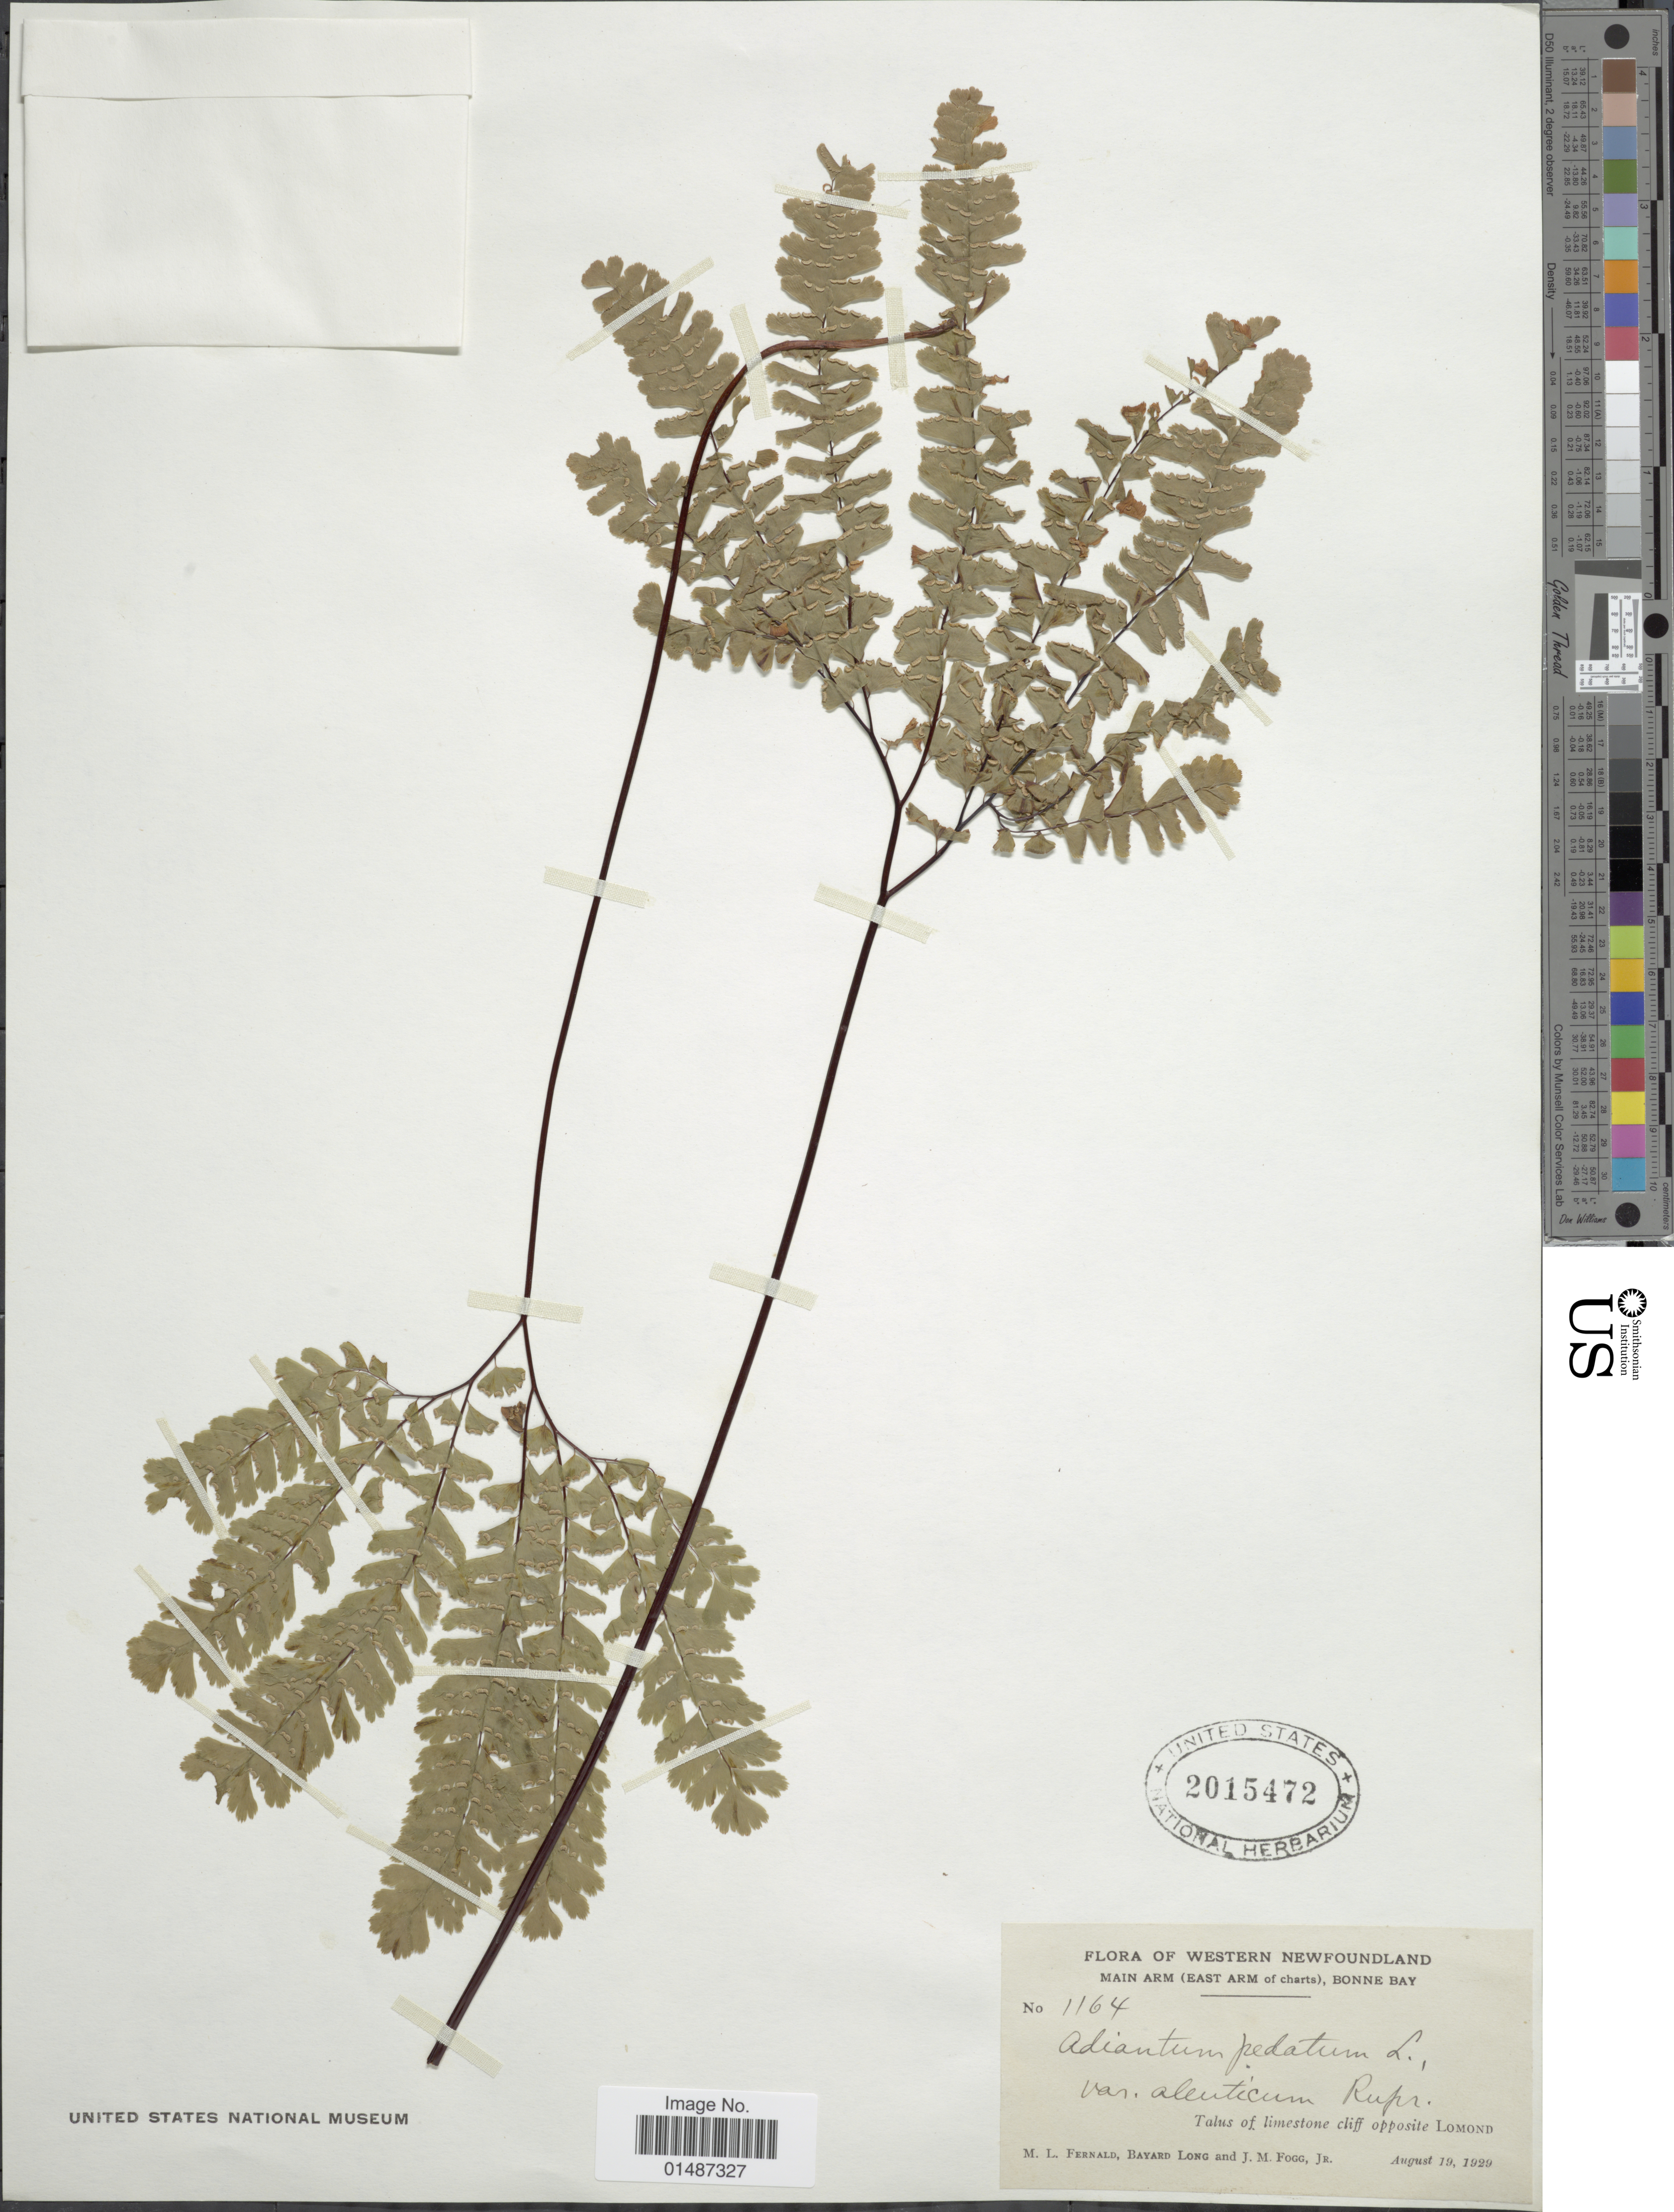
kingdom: Plantae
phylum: Tracheophyta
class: Polypodiopsida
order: Polypodiales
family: Pteridaceae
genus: Adiantum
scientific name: Adiantum pedatum subsp. calderi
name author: Cody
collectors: M. L. Fernald, B. Long & J. Fogg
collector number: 1164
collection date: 1929-08-19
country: Canada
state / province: Newfoundland and Labrador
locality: Western Newfoundland. Main Arm (East Arm of charts), Bonne Bay. Talus of limestone cliff opposite Lomond.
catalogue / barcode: US 2015472